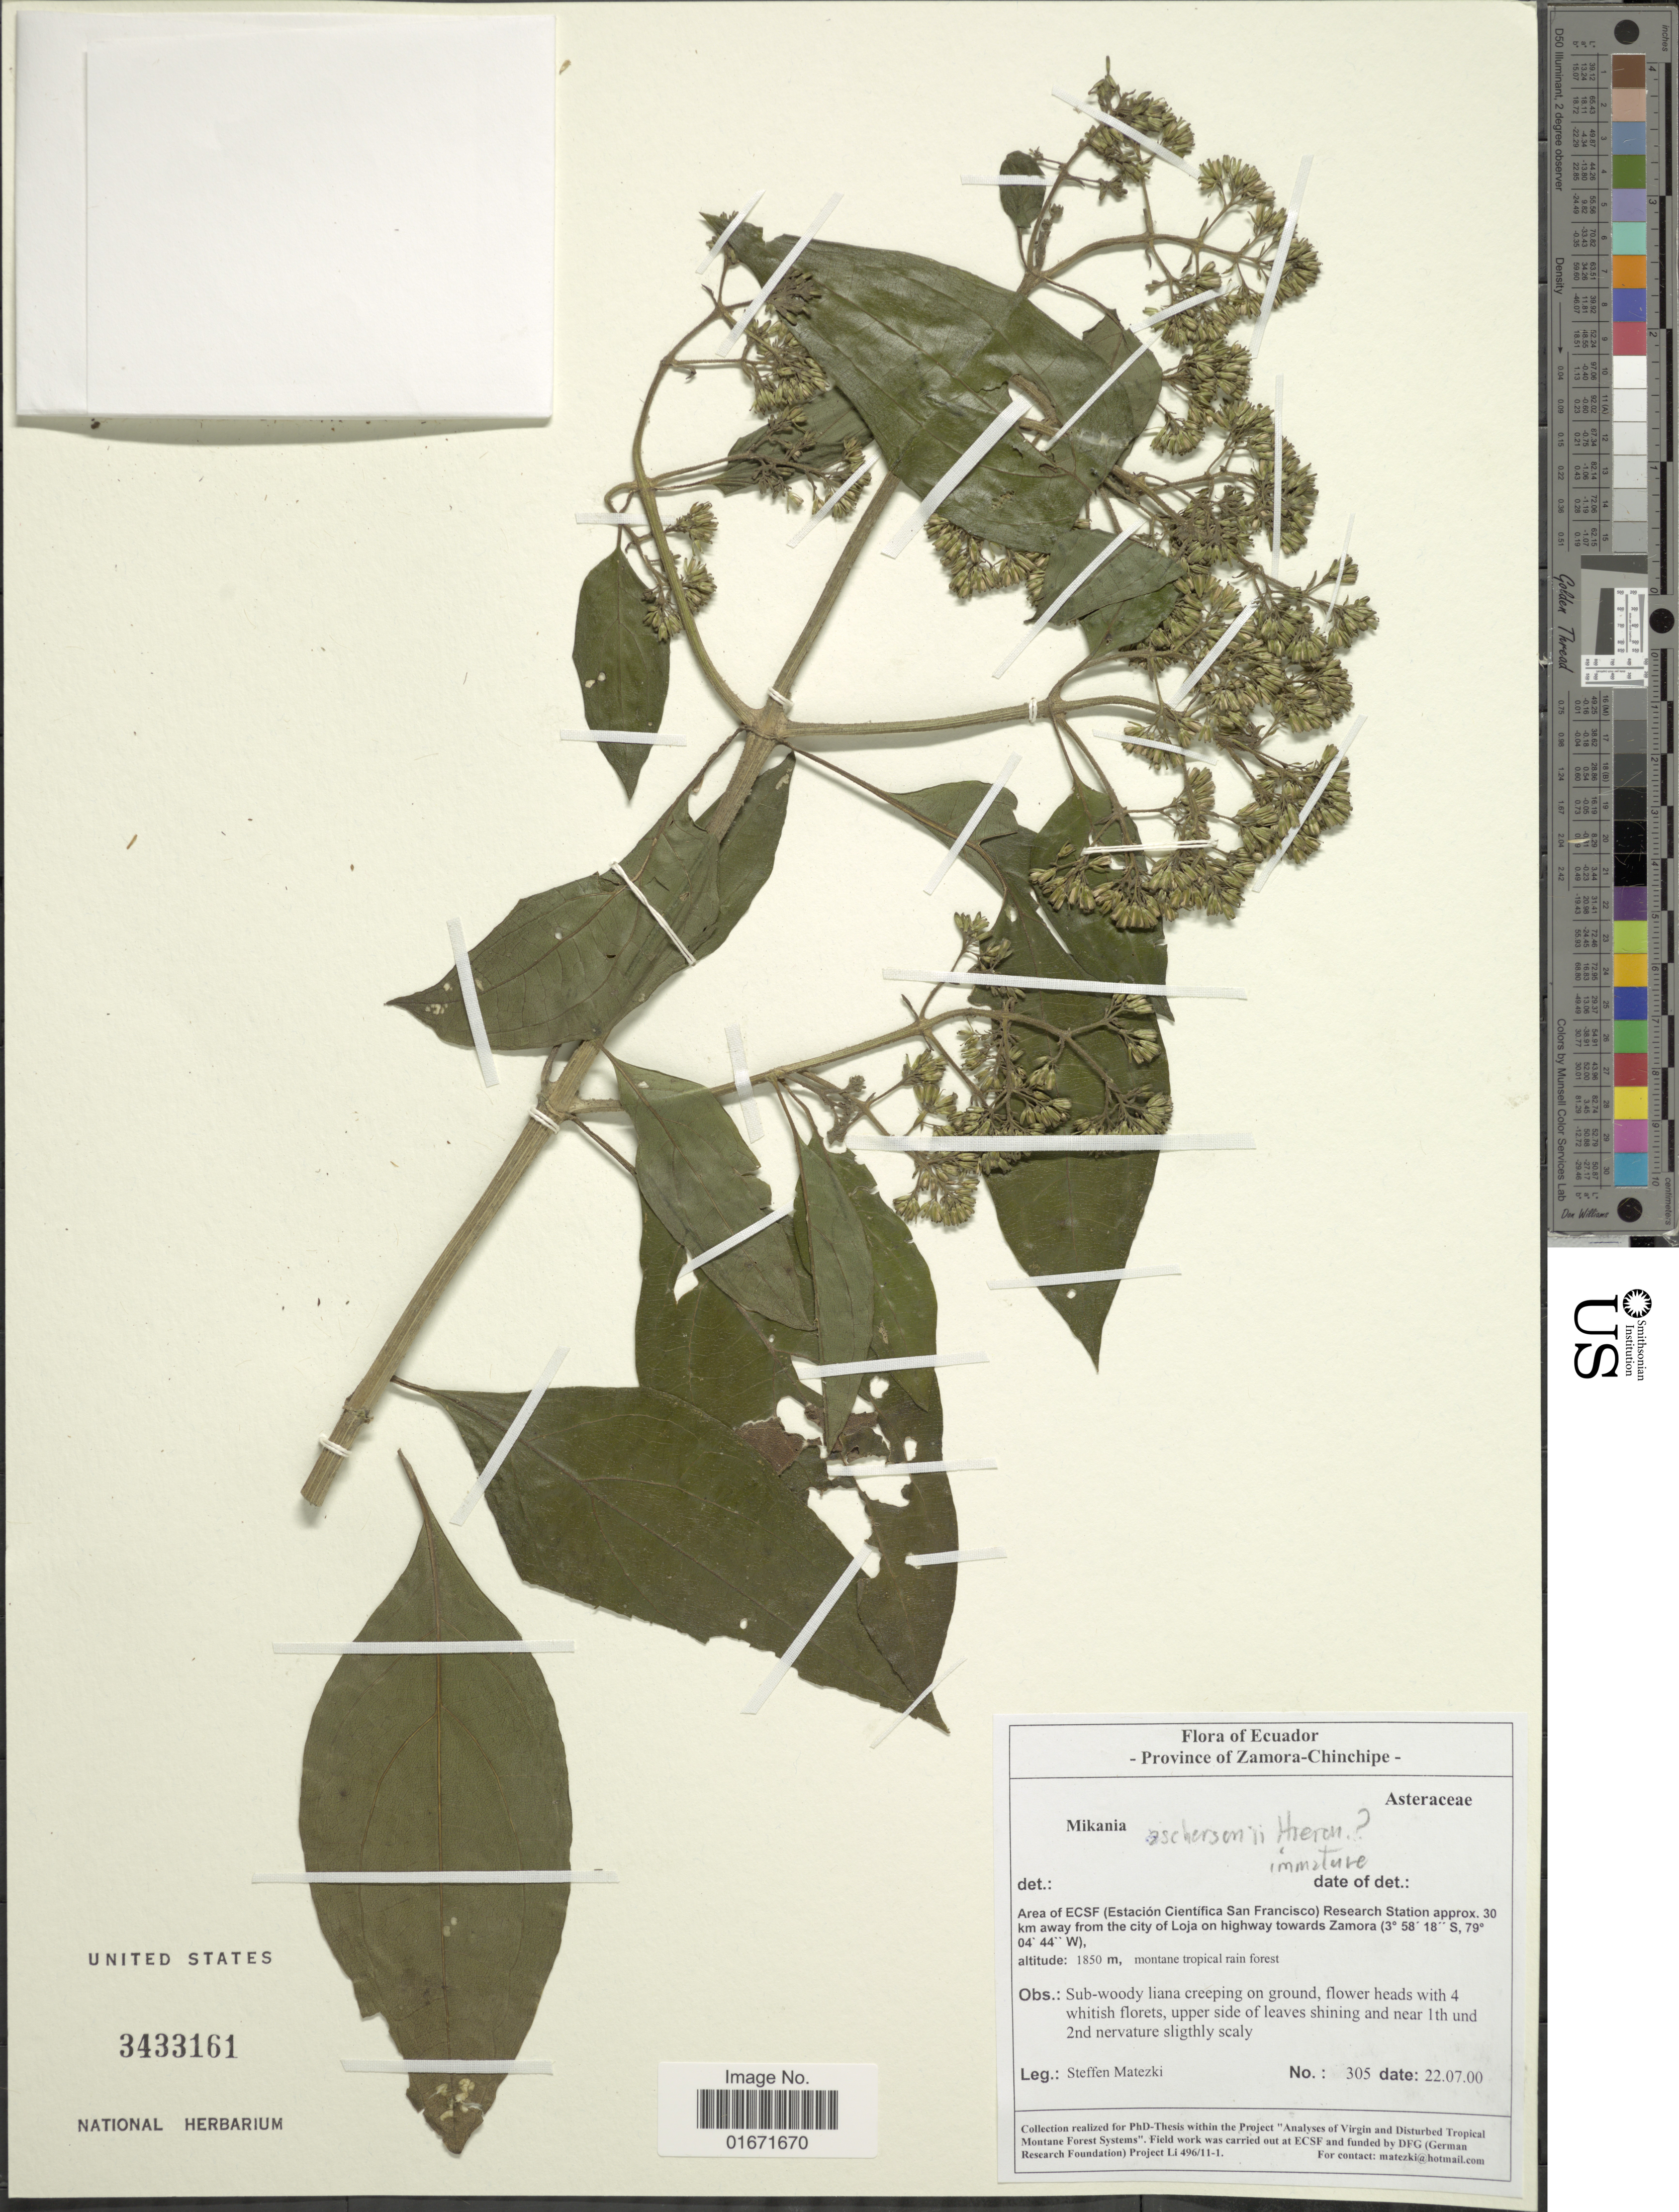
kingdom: Plantae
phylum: Tracheophyta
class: Magnoliopsida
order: Asterales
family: Asteraceae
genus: Mikania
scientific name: Mikania aschersonii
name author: Hieron.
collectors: S. Matezki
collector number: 305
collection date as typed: Transcribed d/m/y: 22/7/0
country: Ecuador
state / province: Zamora-Chinchipe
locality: Province of Zamora-Chinchipe. Area of ECSF (Estaci·n Cientifica San Francisco) Research Station approx. 30 km away from the city of Loja on highway towards Zamora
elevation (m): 1850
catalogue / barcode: US 3433161